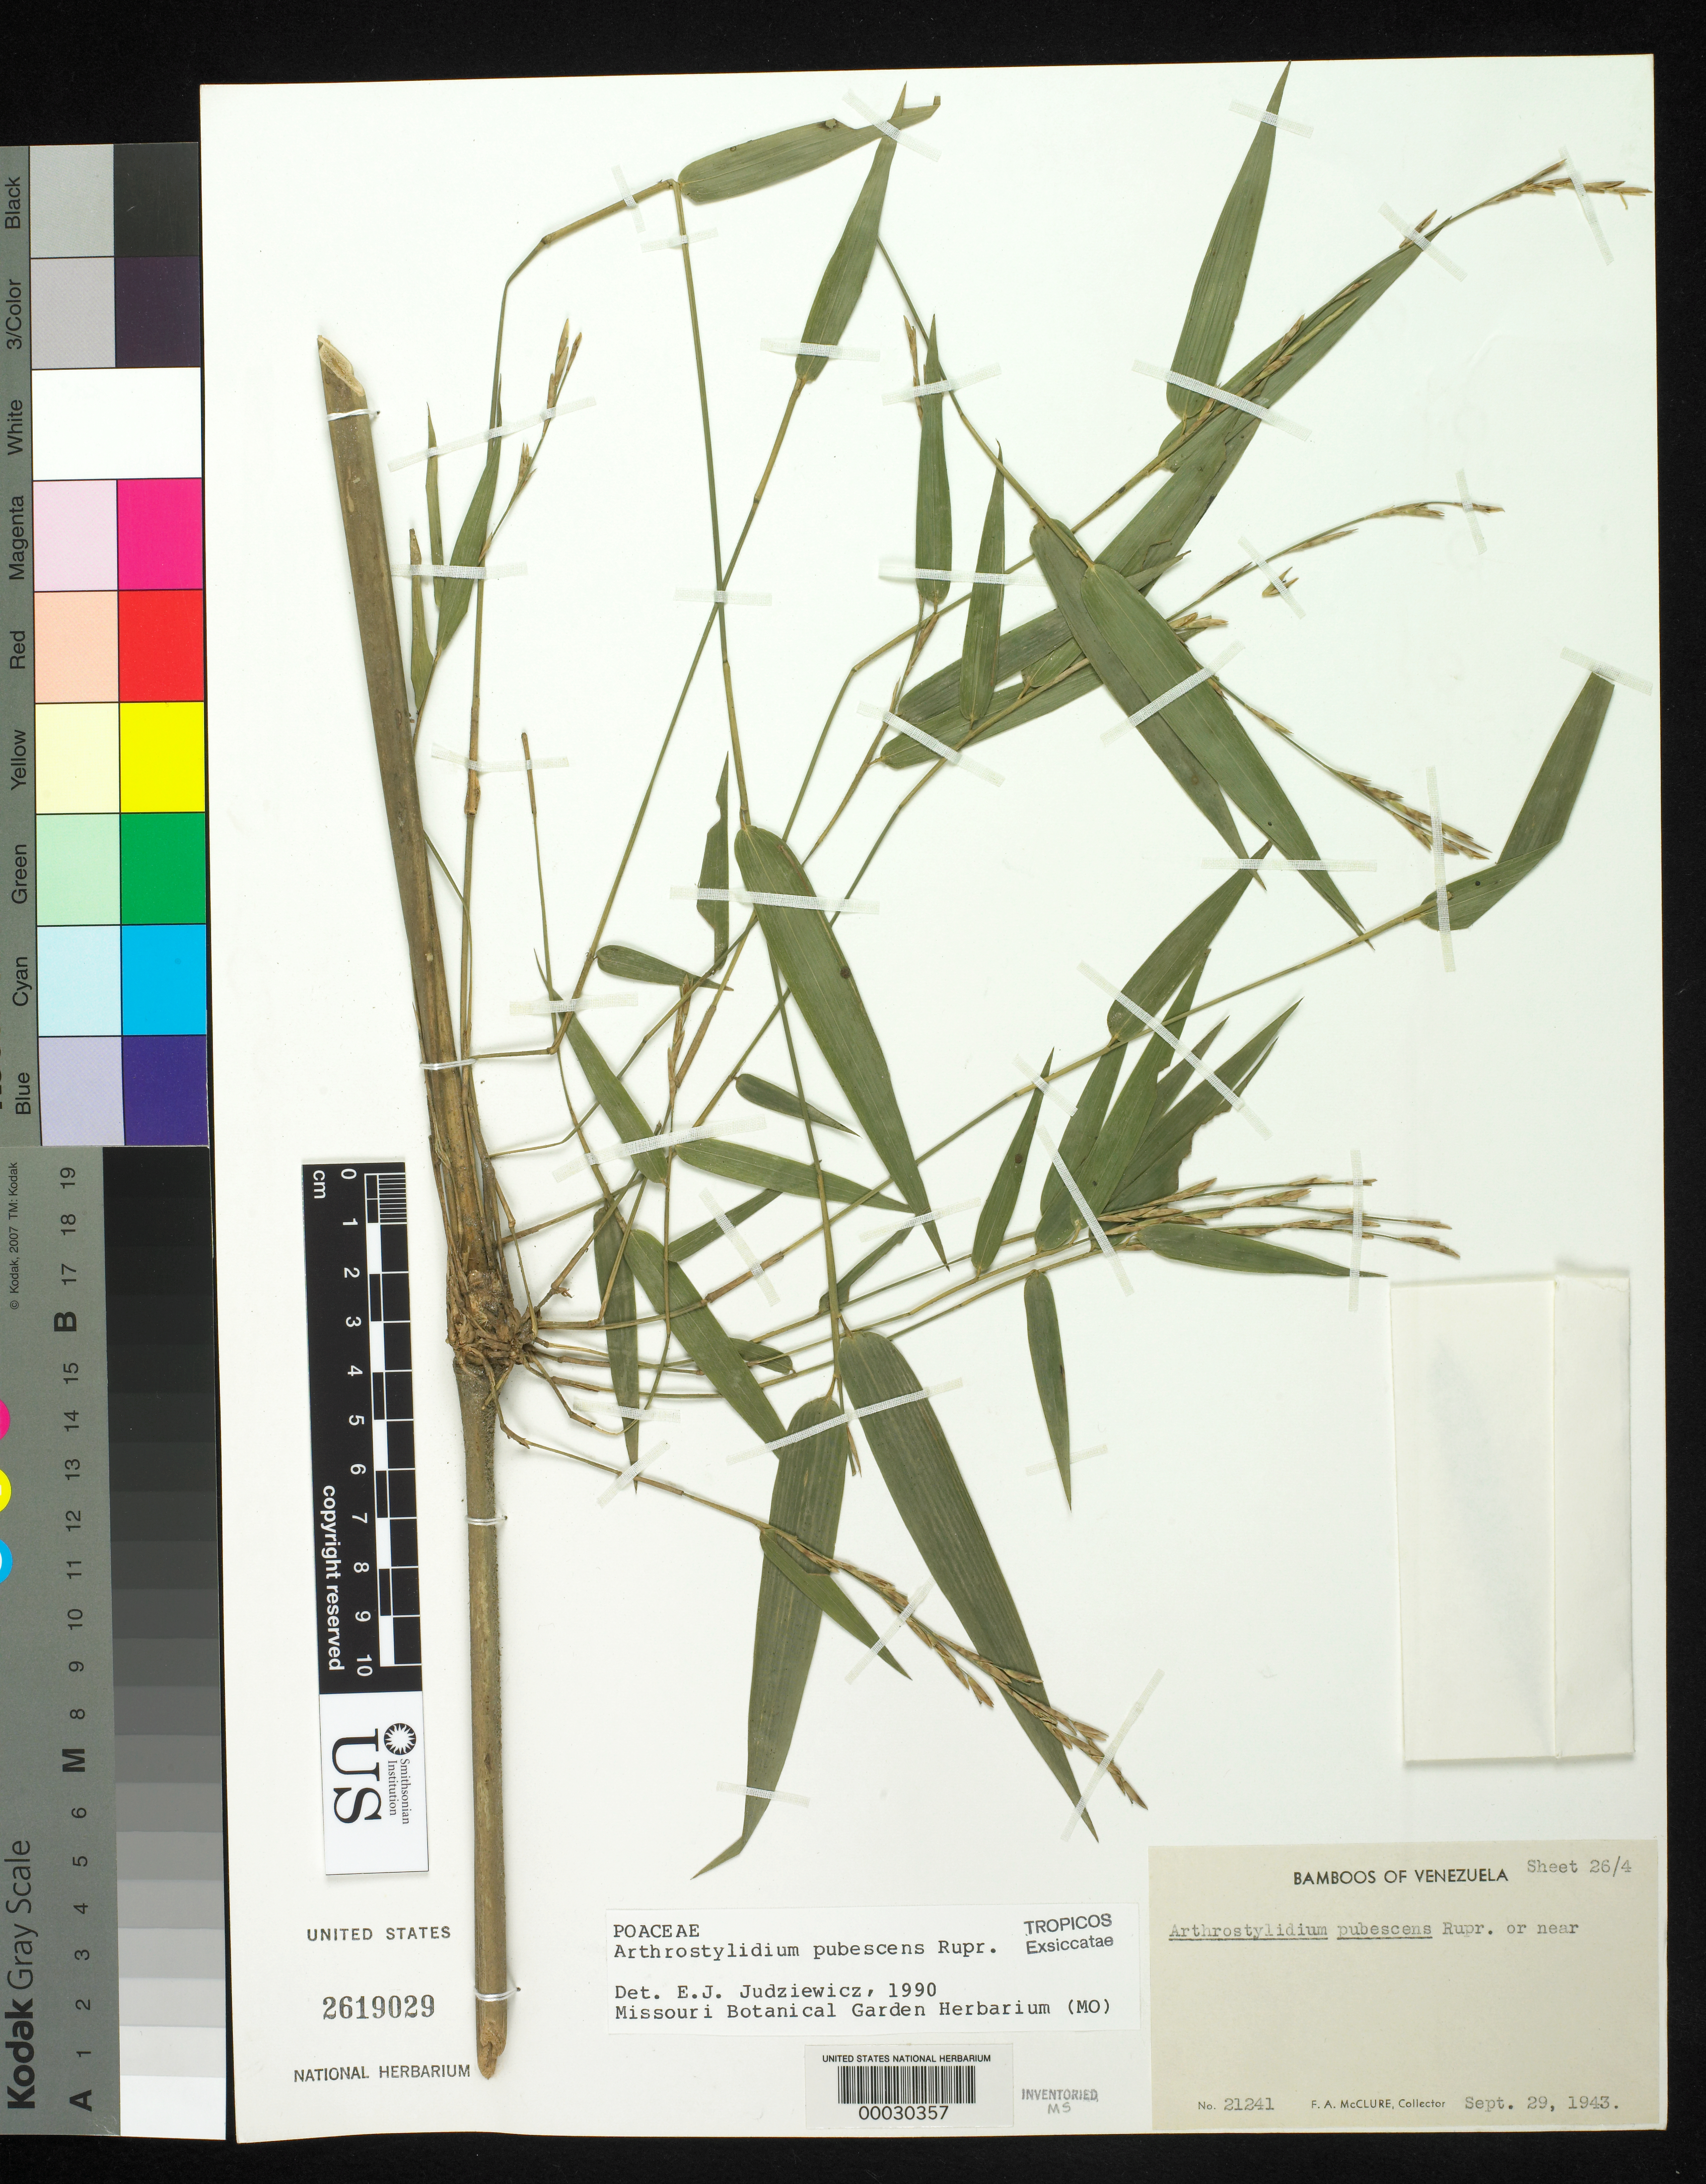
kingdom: Plantae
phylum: Tracheophyta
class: Liliopsida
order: Poales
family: Poaceae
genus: Arthrostylidium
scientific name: Arthrostylidium pubescens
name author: Rupr.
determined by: Judziewicz, E. J.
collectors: F. A. McClure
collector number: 21241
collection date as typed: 29 Sep 1943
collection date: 1943-09-29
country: Venezuela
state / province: Distrito Federal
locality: El junquito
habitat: On edge of sparse forest in steep ravine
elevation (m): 1200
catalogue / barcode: US 2619029